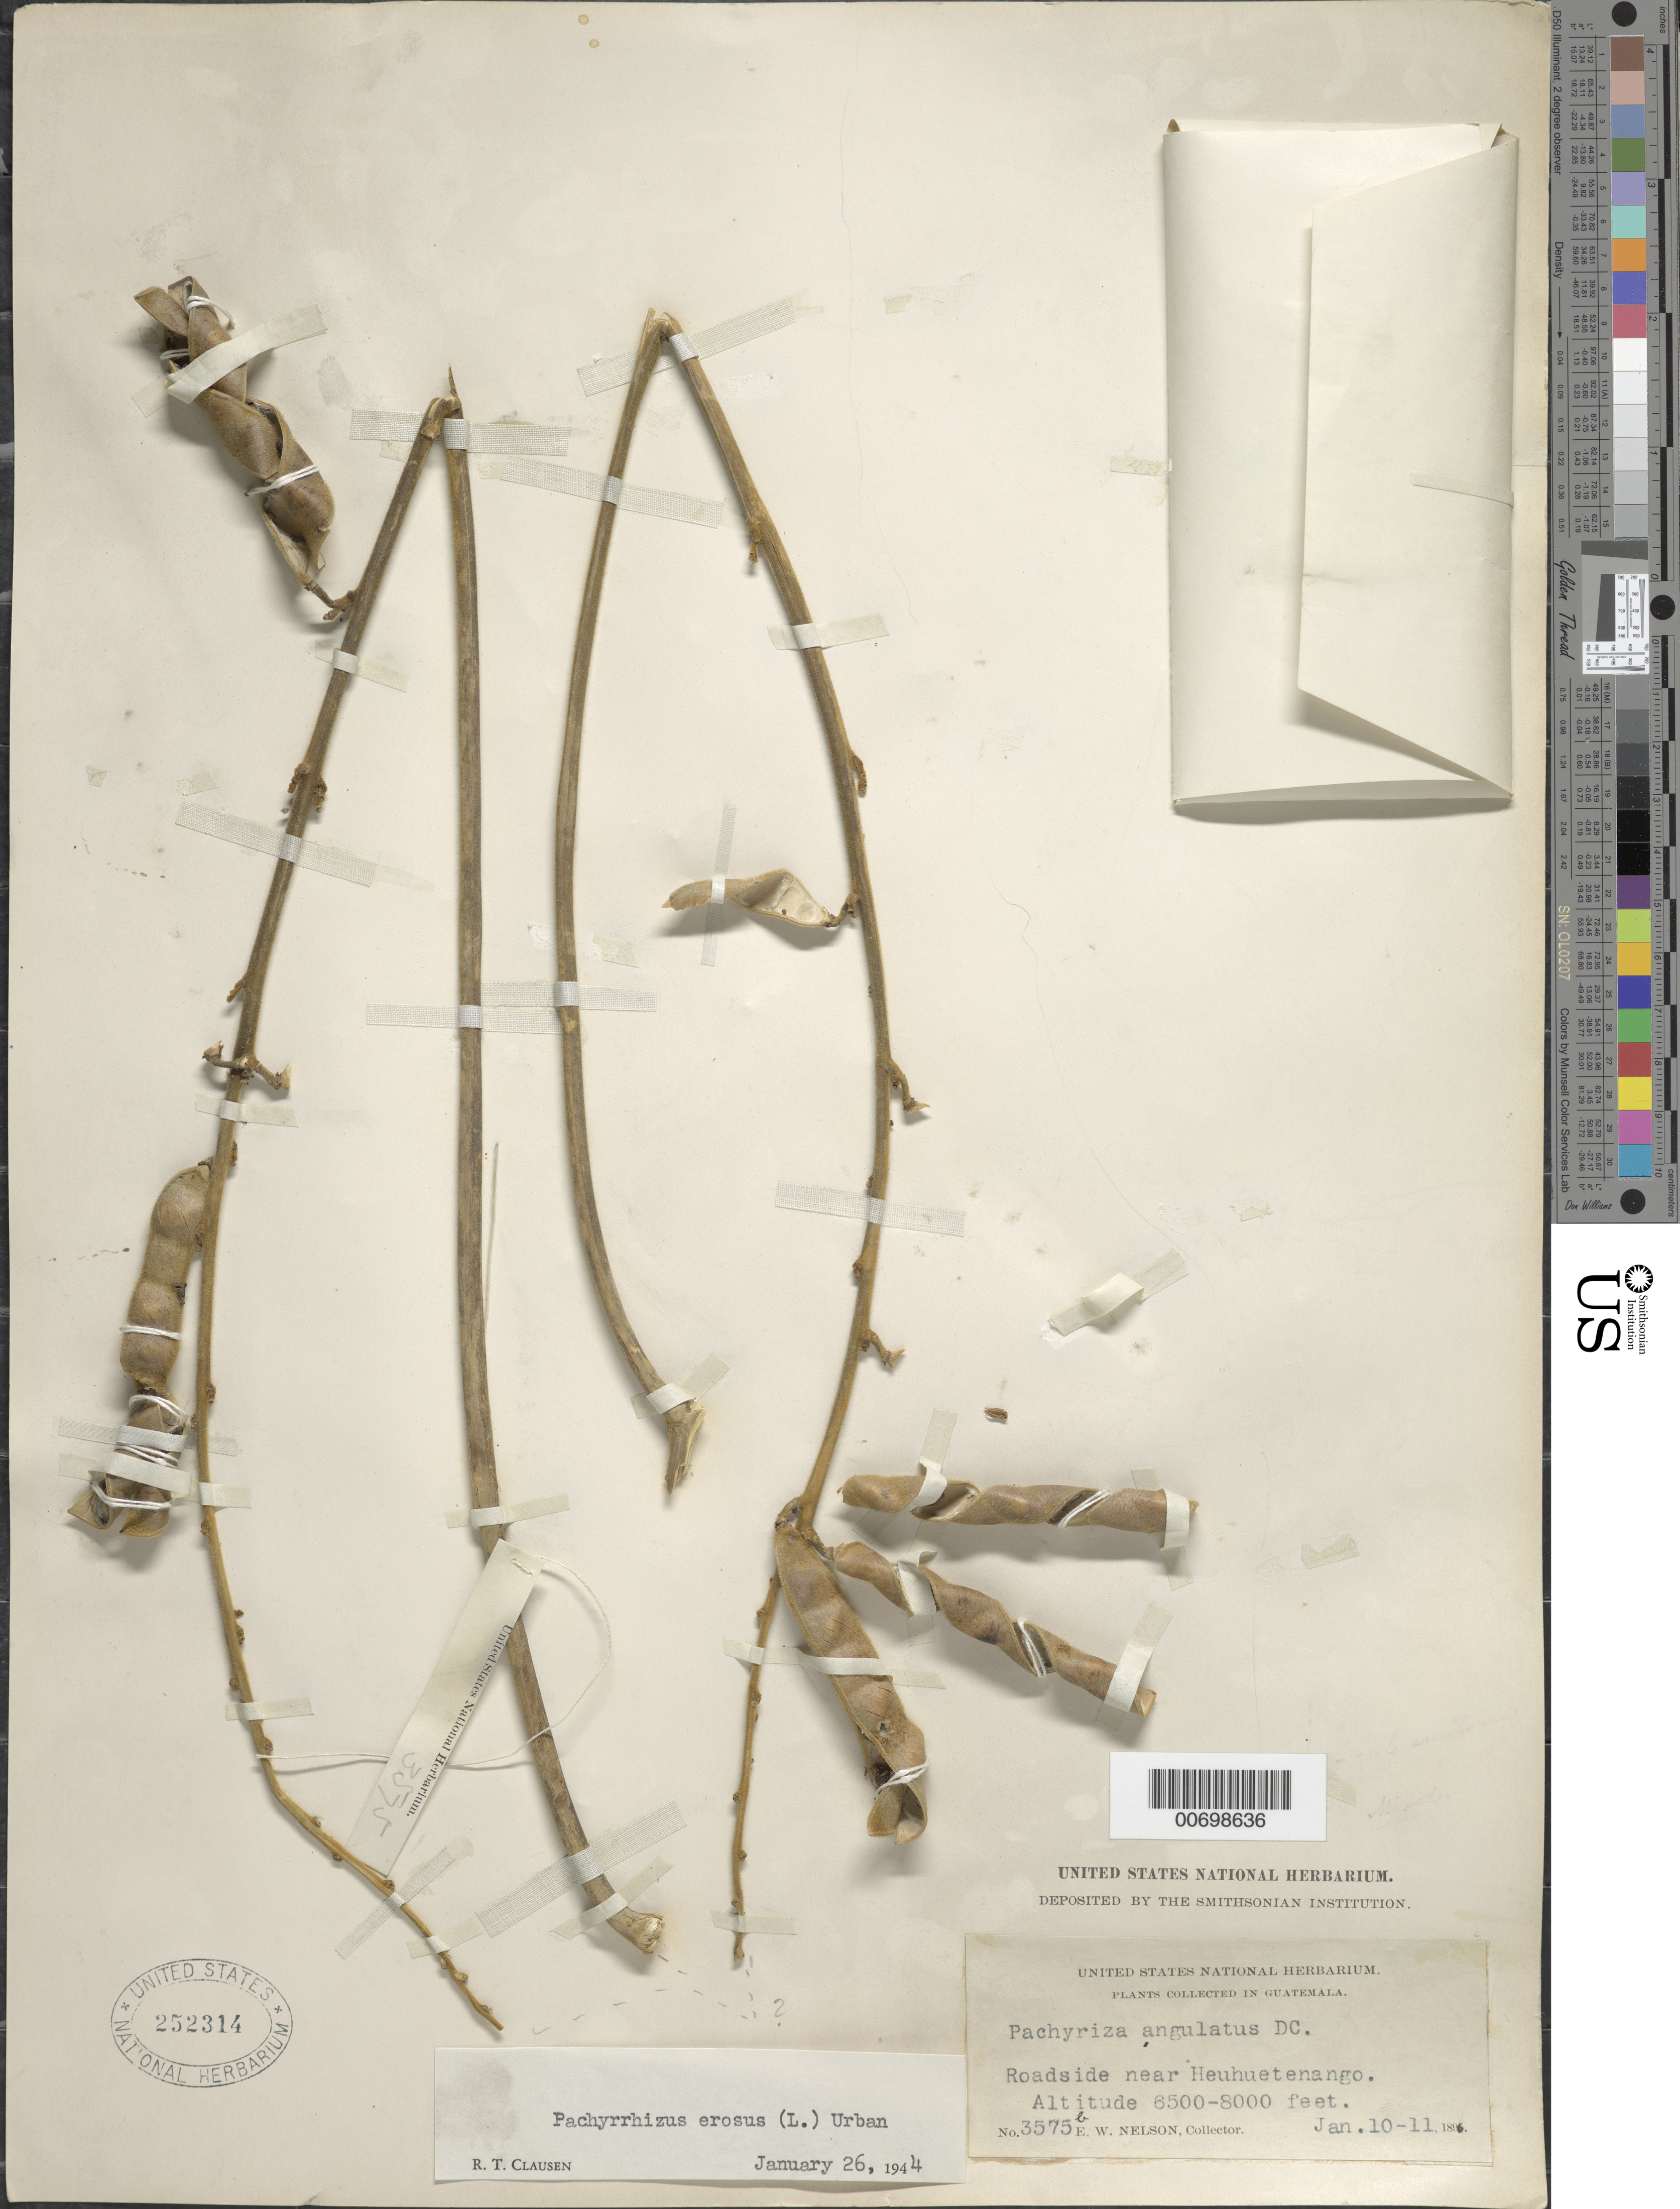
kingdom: Plantae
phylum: Tracheophyta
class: Magnoliopsida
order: Fabales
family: Fabaceae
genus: Pachyrhizus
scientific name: Pachyrhizus erosus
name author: (L.) Urb.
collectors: E. W. Nelson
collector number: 3575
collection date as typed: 10 Jan 1895 or 01 Oct 1895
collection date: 1895-01-10 or 1895-10-01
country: Guatemala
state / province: Huehuetenango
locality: Roadside near Huehuetenango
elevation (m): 1981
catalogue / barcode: US 252314